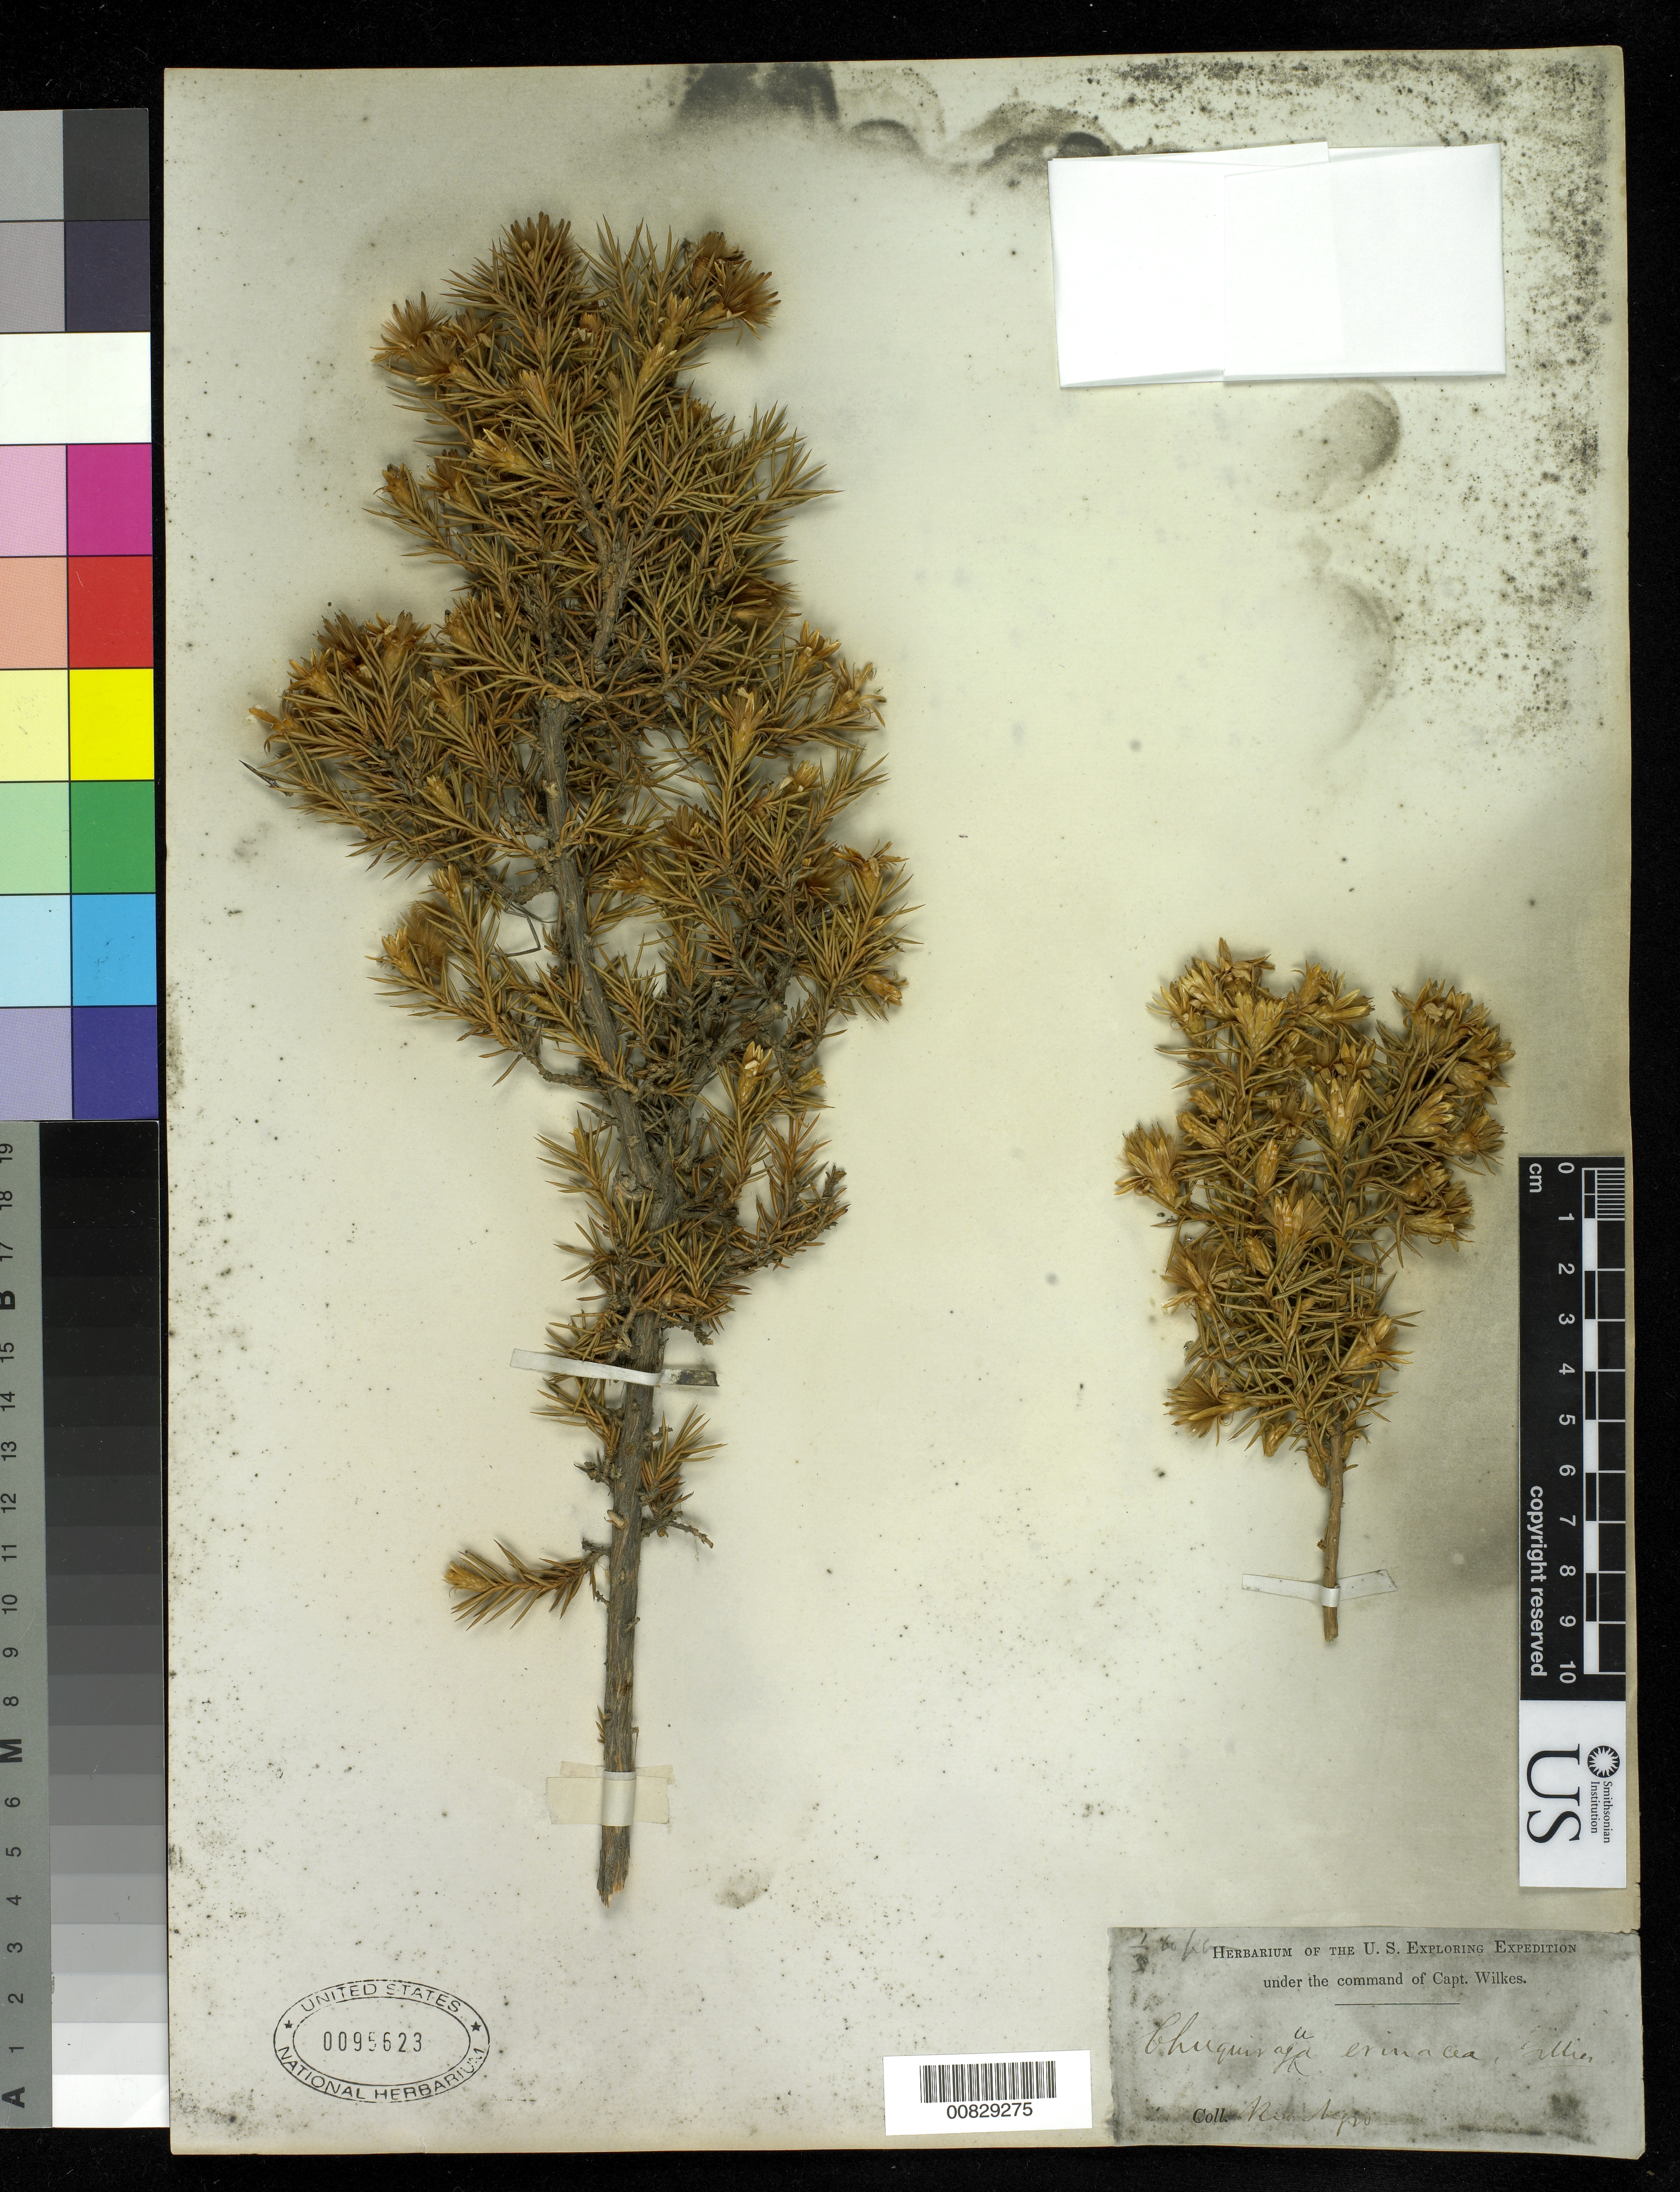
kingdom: Plantae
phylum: Tracheophyta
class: Magnoliopsida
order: Asterales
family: Asteraceae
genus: Chuquiraga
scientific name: Chuquiraga erinacea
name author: D. Don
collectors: Wilkes Explor. Exped.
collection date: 1838/1842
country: Argentina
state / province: Rio Negro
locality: Rio Negro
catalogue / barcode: US 95623